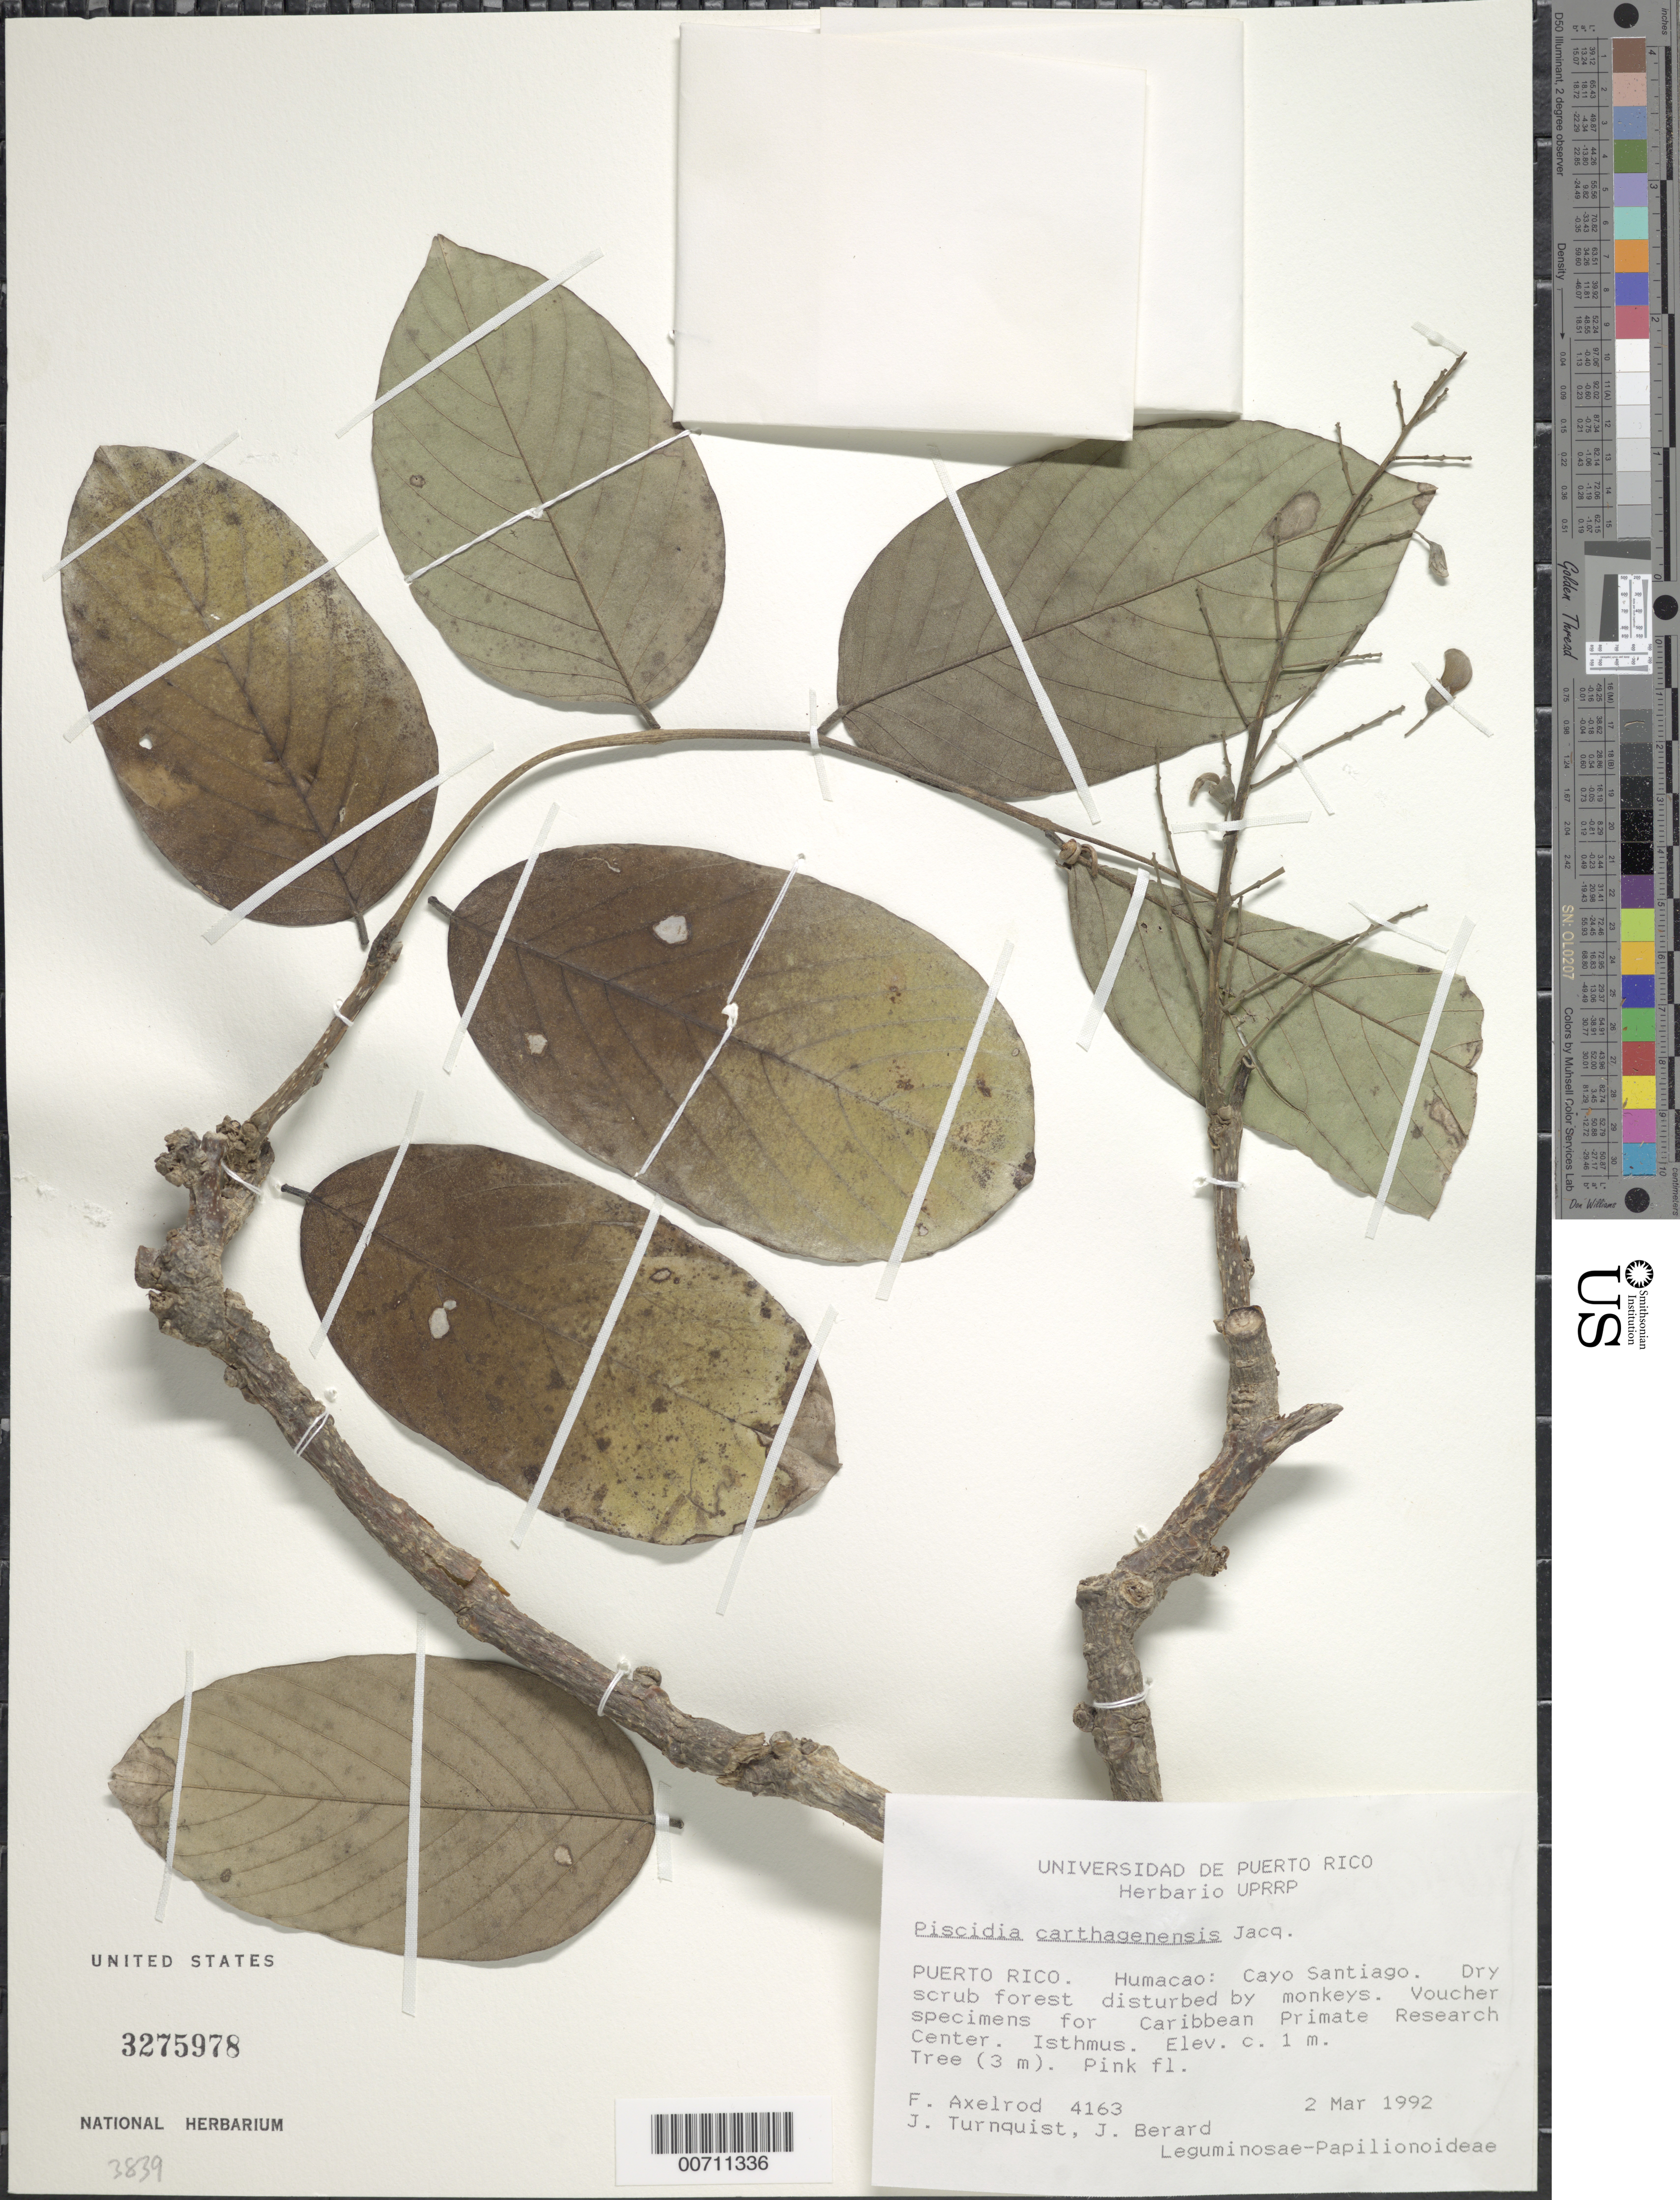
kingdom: Plantae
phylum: Tracheophyta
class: Magnoliopsida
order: Fabales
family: Fabaceae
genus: Piscidia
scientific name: Piscidia carthagenensis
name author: Jacq.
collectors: F. S. Axelrod, J. Turnquist & J. Berard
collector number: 4163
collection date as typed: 02 Mar 1992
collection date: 1992-03-02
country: Puerto Rico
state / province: Humacao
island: Greater Antilles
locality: Cayo Santiago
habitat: Dry scrub forest disturbed by monkeys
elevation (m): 1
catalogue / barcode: US 3275978